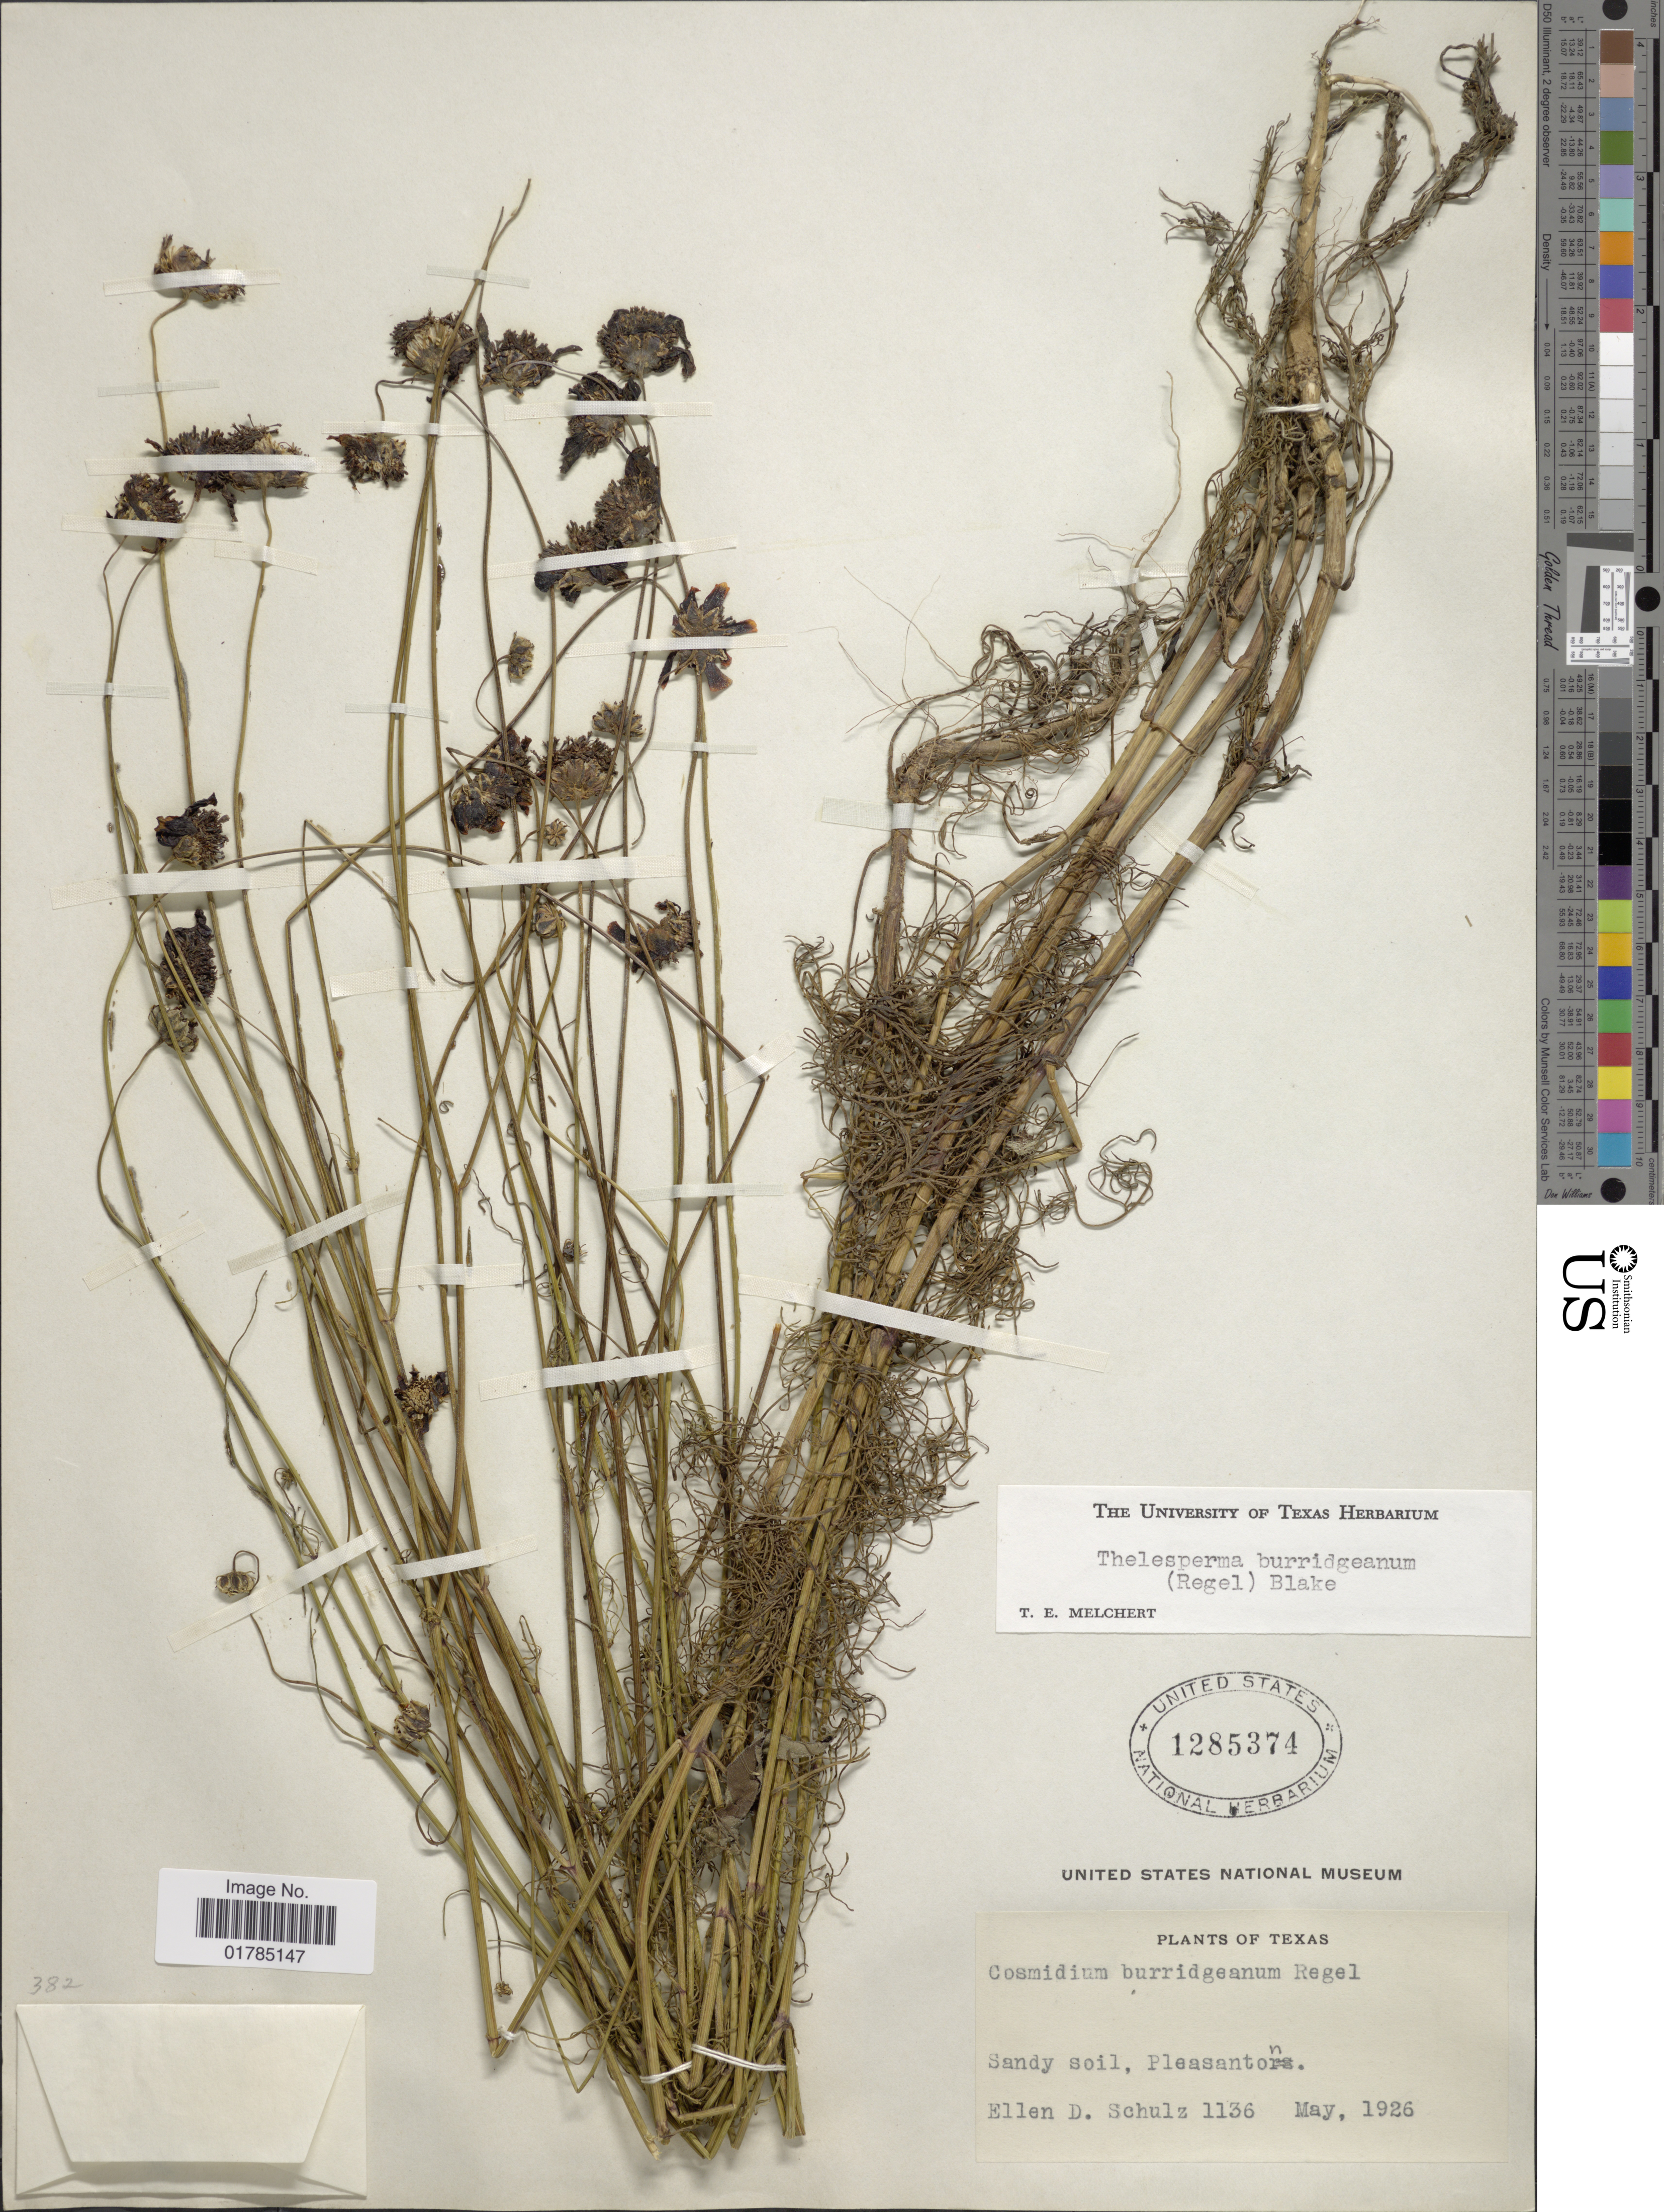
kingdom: Plantae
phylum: Tracheophyta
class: Magnoliopsida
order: Asterales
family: Asteraceae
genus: Thelesperma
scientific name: Thelesperma burridgeanum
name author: S.F. Blake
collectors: E. D. Schulz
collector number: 1136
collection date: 1926-05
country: United States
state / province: Texas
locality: Pleasanton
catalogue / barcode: US 1285374